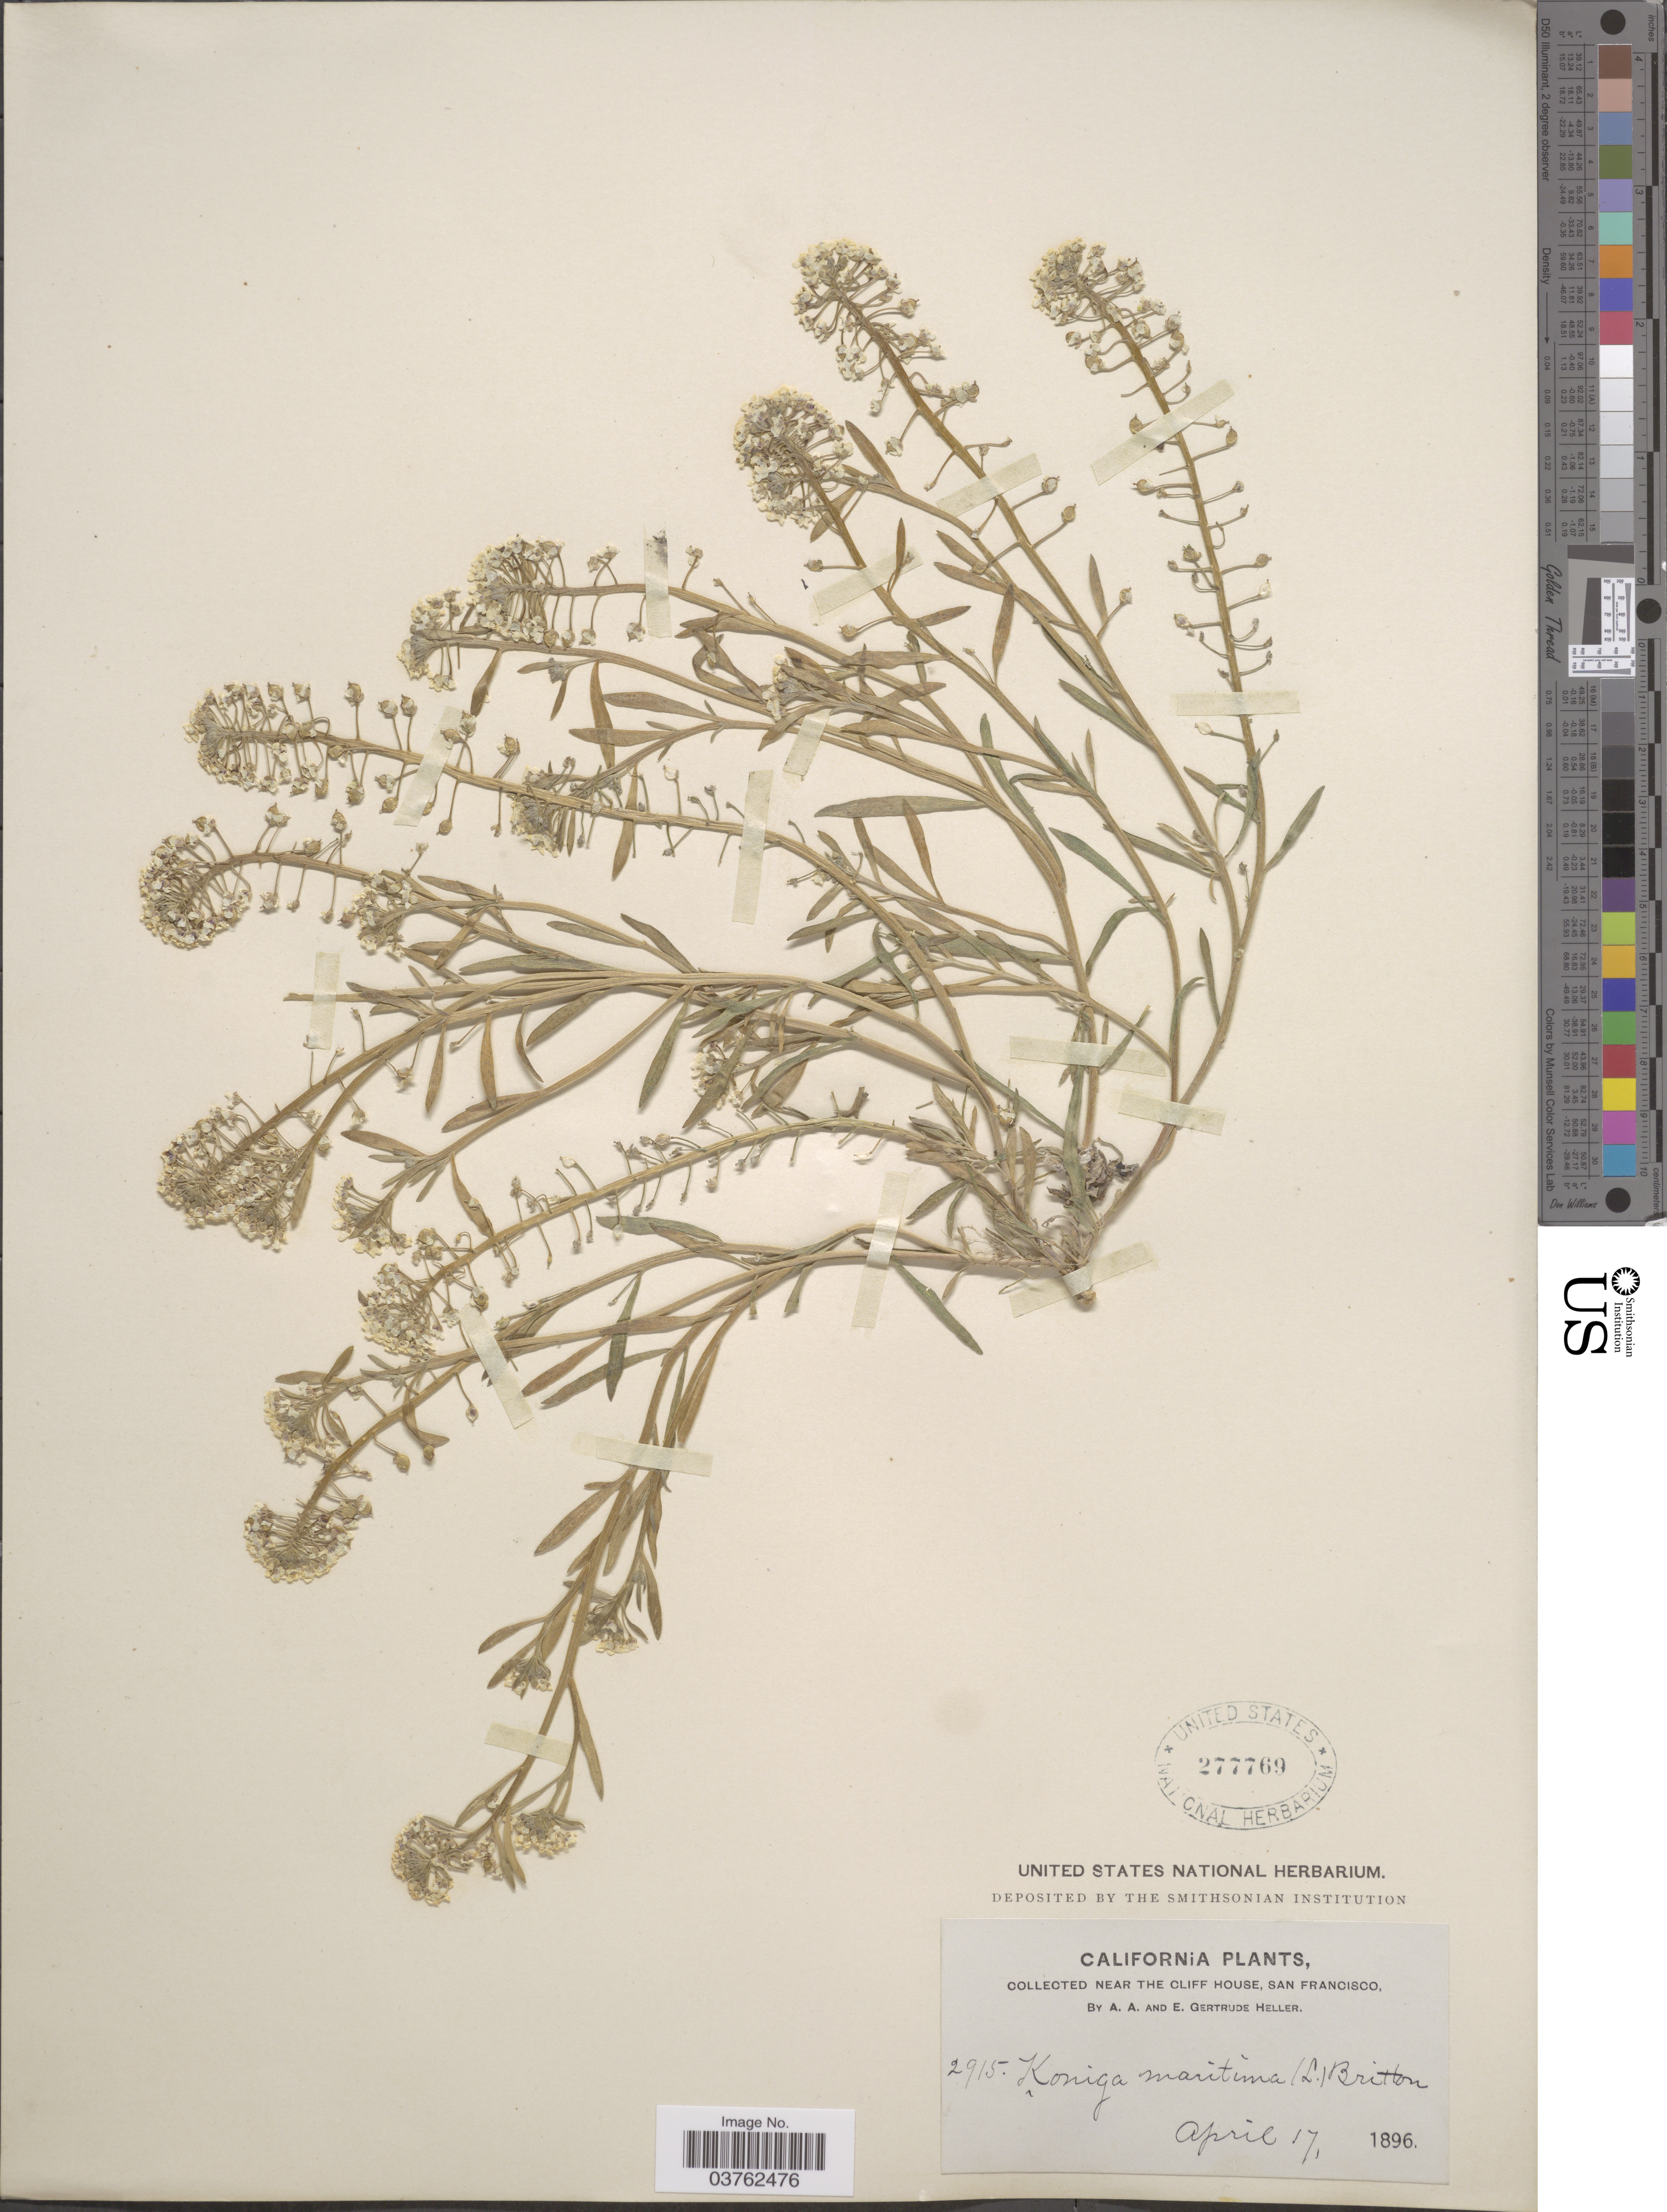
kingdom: Plantae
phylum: Tracheophyta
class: Magnoliopsida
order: Brassicales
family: Brassicaceae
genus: Lobularia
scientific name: Lobularia maritima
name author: (L.) Desv.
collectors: A. A. Heller & E. G. Heller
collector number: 2915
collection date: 1896-04-17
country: United States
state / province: California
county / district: San Francisco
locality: Near the cliff House, San Francisco.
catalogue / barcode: US 277769